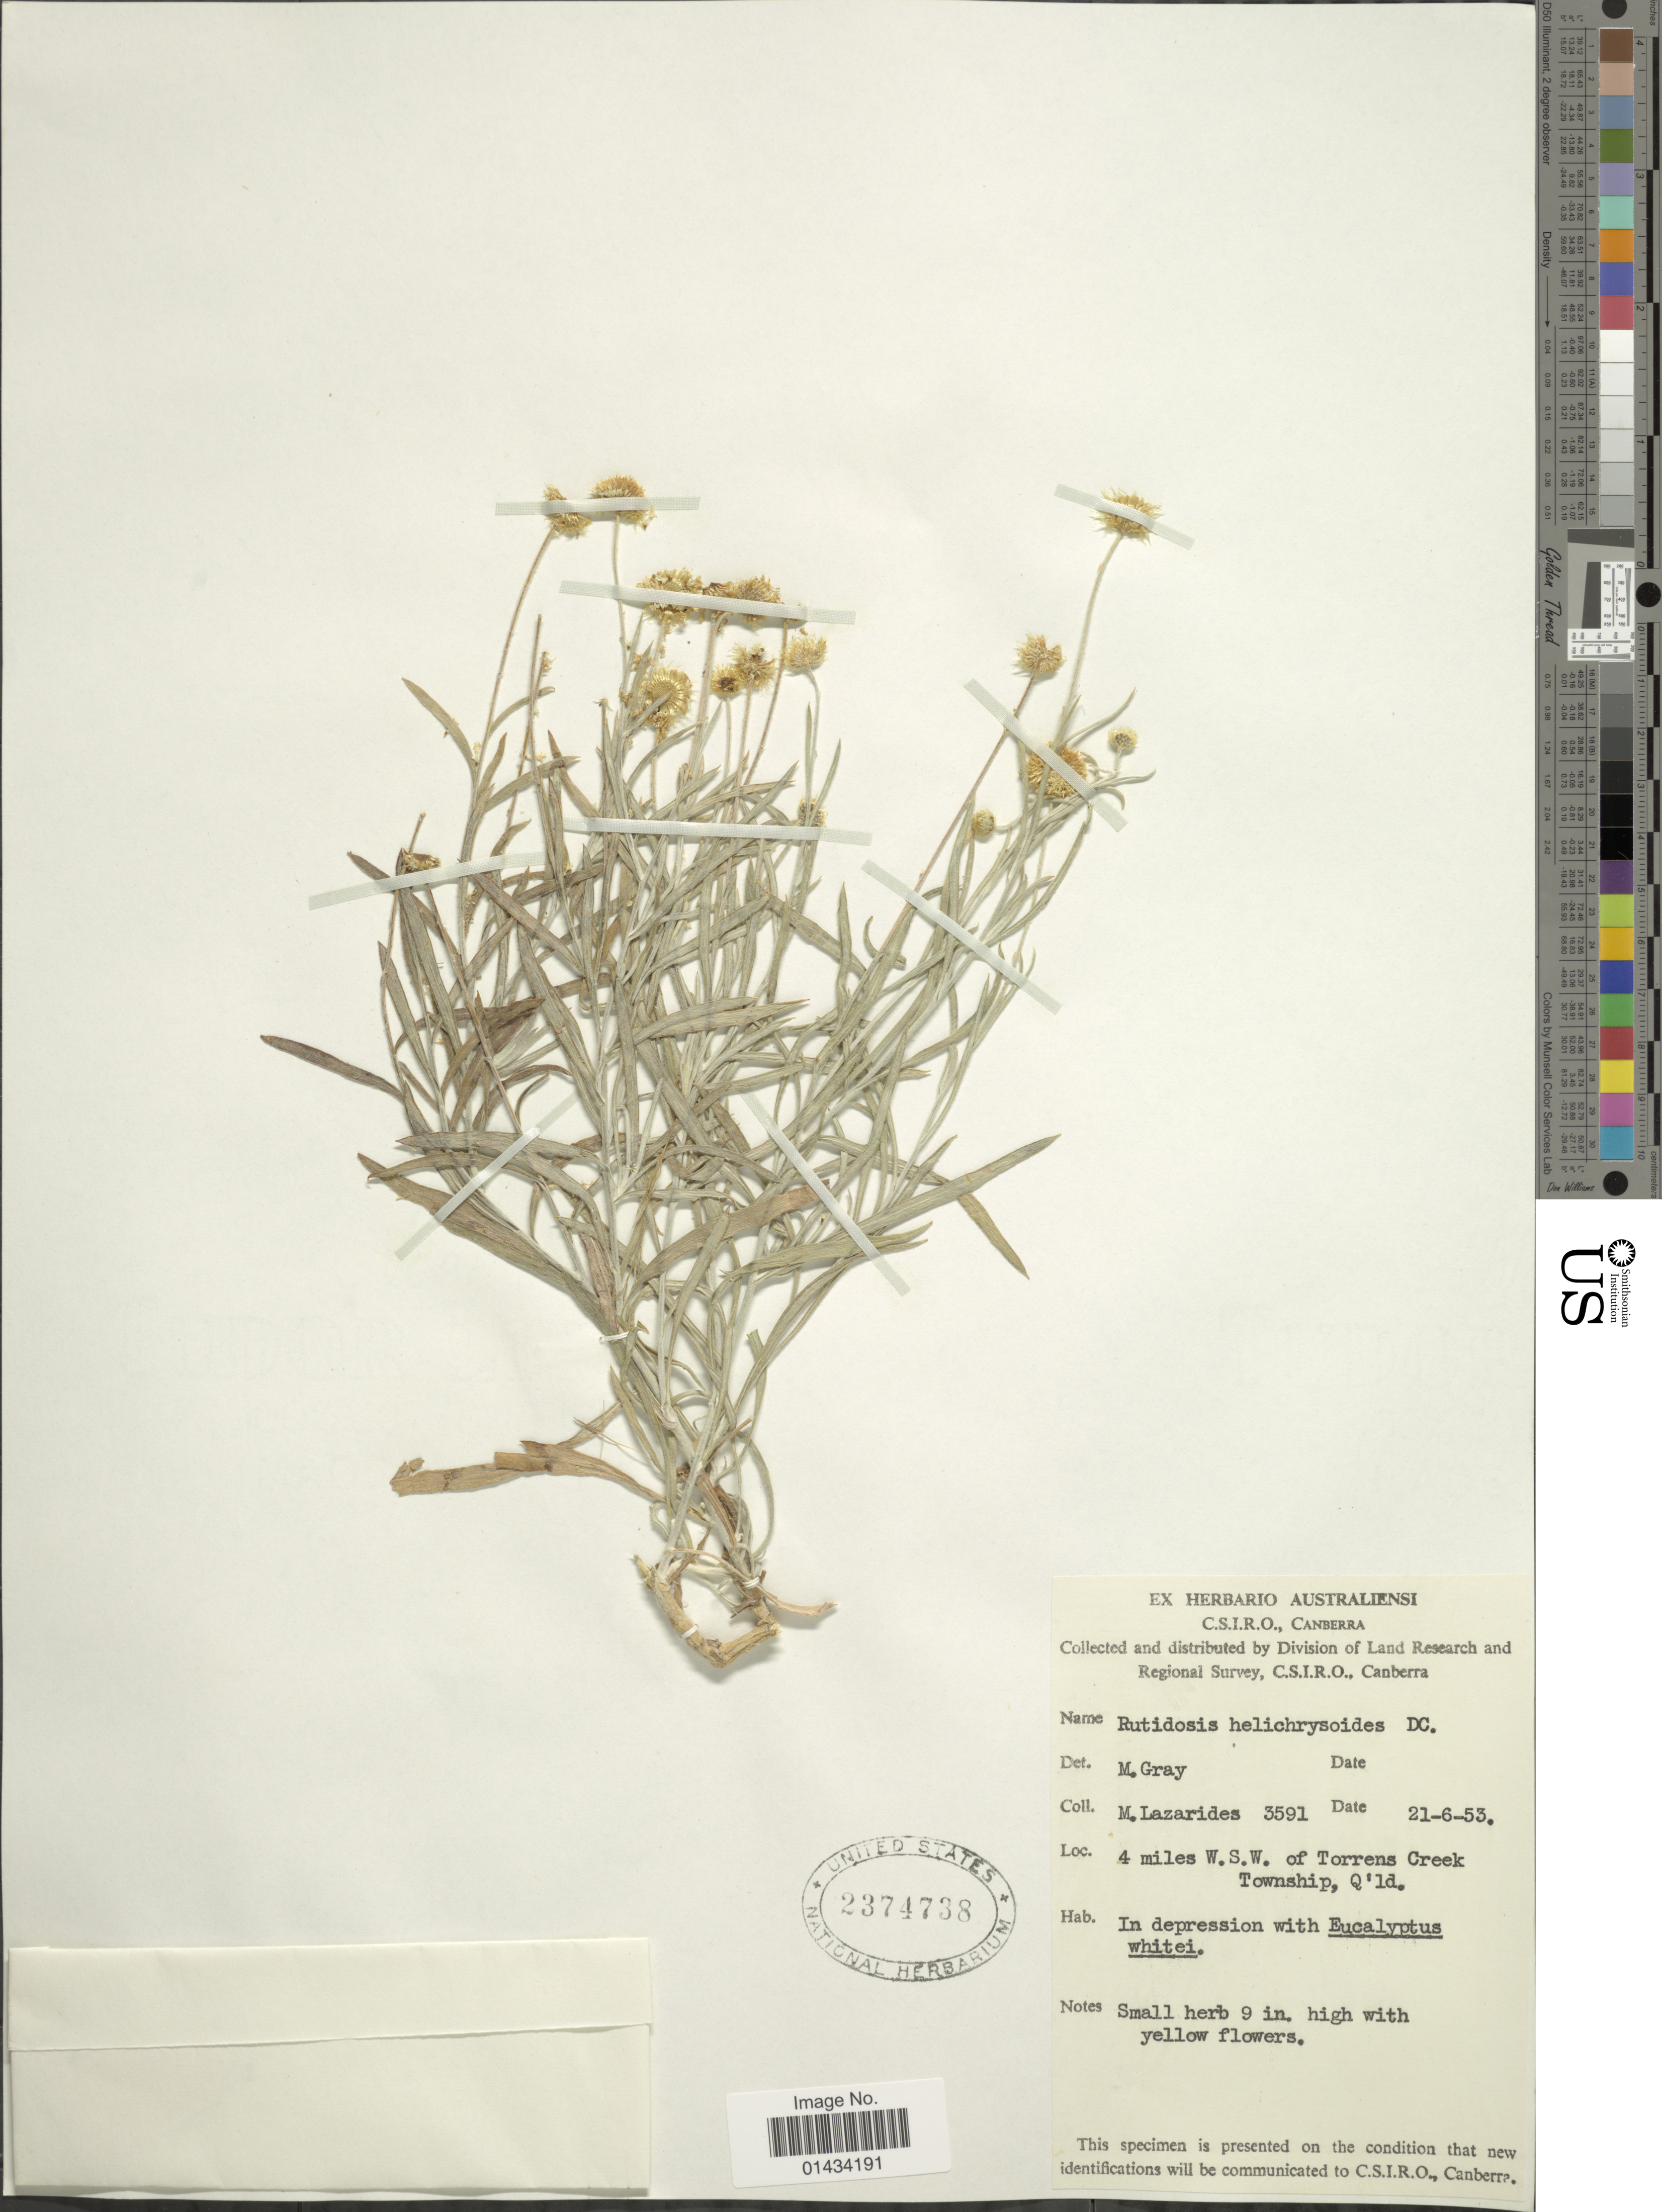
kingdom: Plantae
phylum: Tracheophyta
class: Magnoliopsida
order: Asterales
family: Asteraceae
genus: Rutidosis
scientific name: Rutidosis helichrysoides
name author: DC.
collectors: M. Lazarides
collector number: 3591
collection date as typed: Transcribed d/m/y: 21/6/53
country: Australia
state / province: Queensland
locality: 4 miles W.S.W. of Torrens Creek Township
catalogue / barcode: US 2374738